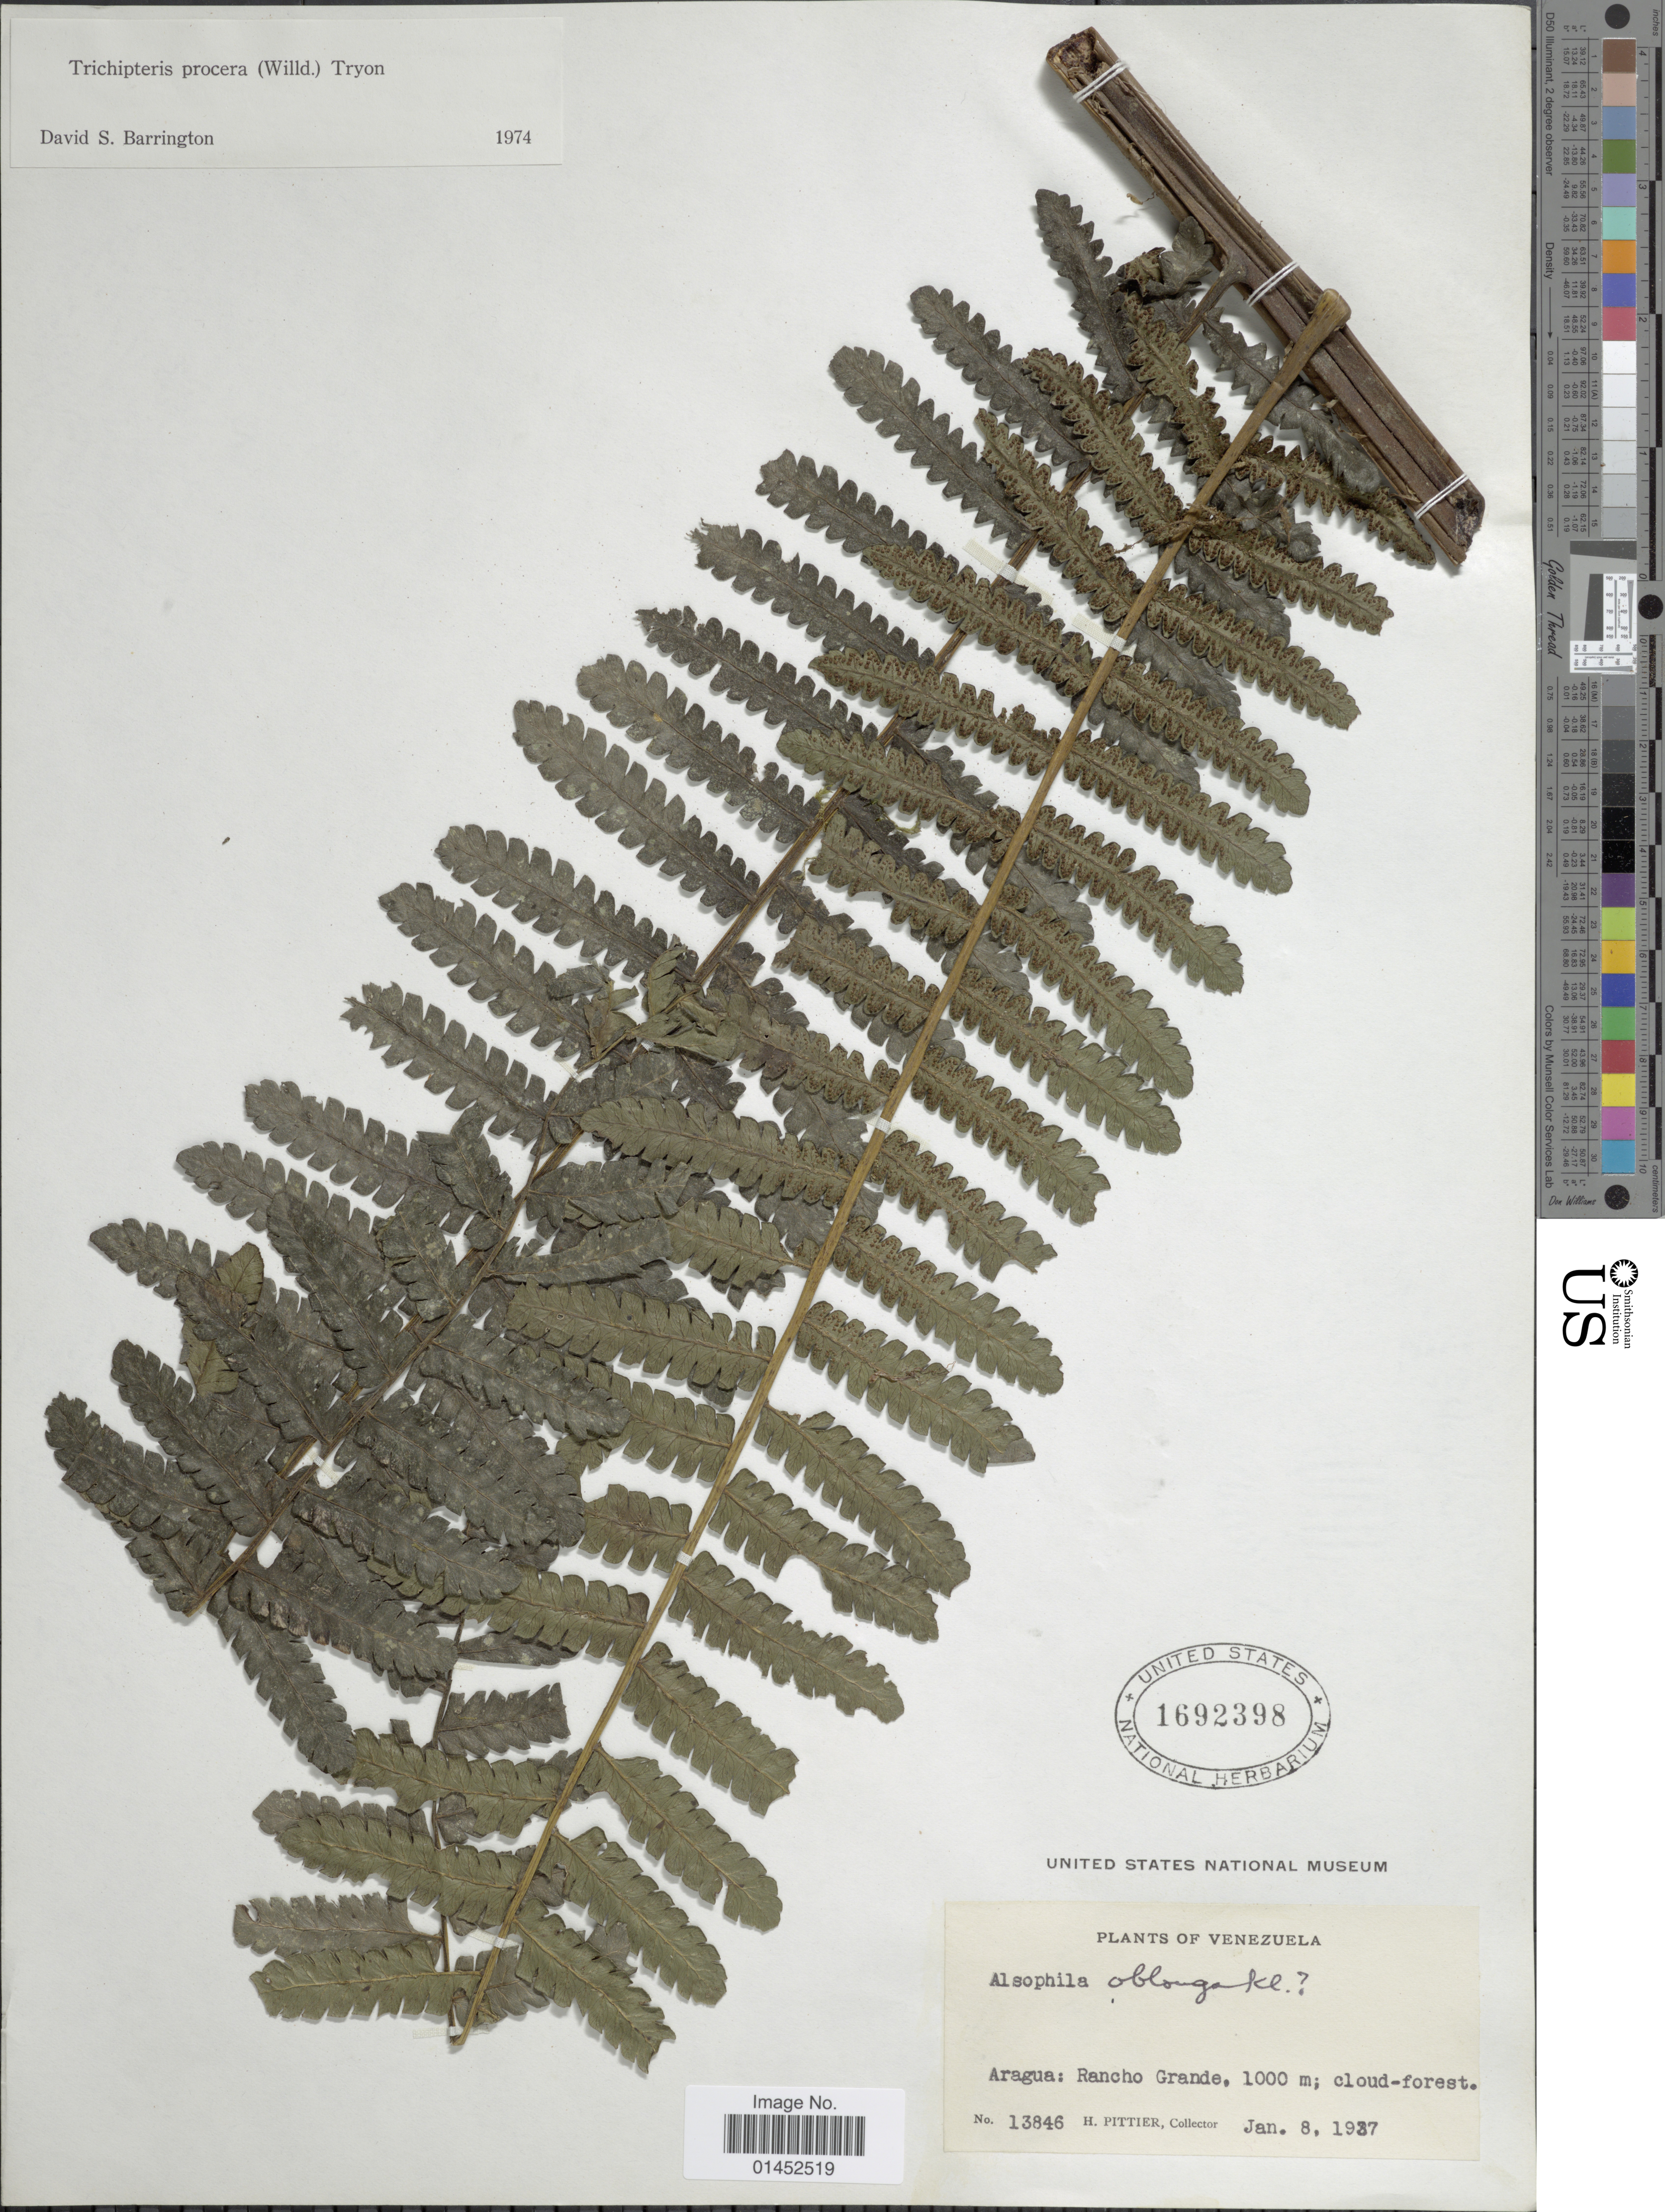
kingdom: Plantae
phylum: Tracheophyta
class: Polypodiopsida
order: Cyatheales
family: Cyatheaceae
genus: Cyathea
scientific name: Cyathea pungens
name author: (Willd.) Domin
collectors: H. F. Pittier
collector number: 13846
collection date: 1937-01-08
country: Venezuela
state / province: Aragua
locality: Rancho Grande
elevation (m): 1000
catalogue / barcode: US 1692398